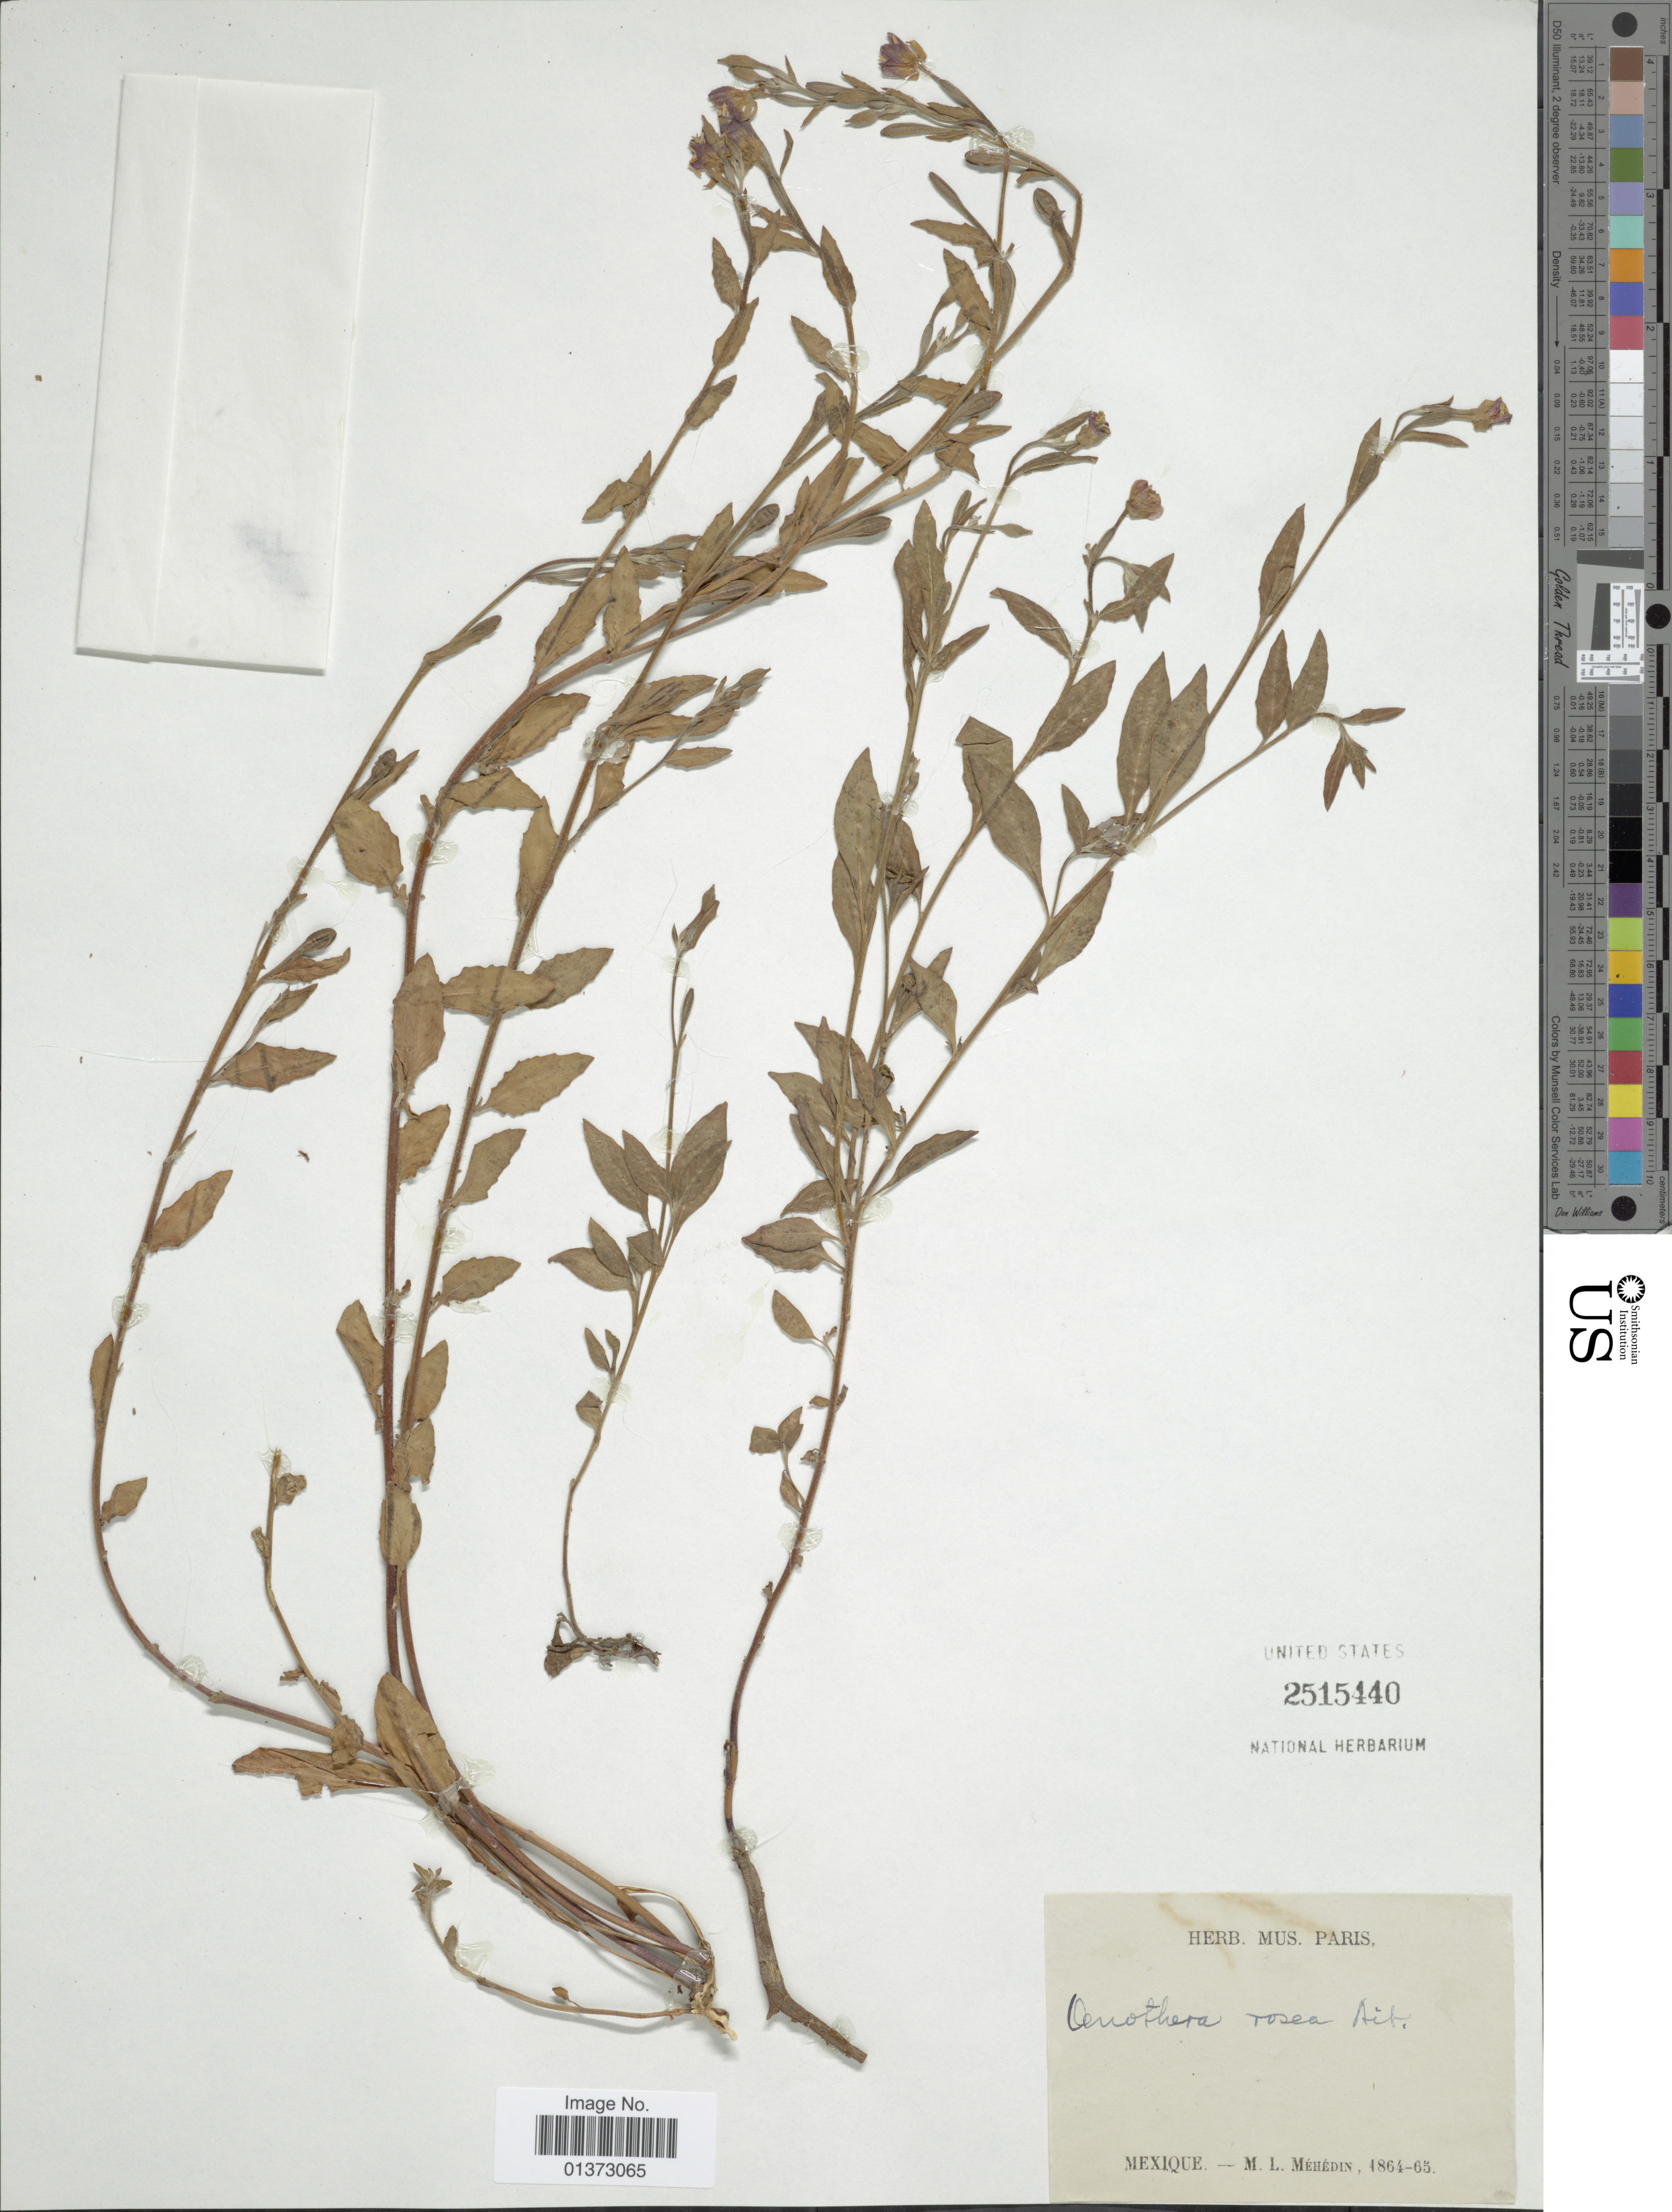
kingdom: Plantae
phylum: Tracheophyta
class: Magnoliopsida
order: Myrtales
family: Onagraceae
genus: Oenothera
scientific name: Oenothera rosea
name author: L'Hér. ex Aiton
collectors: M. Méhédin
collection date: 1864/1865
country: Mexico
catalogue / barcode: US 2515440